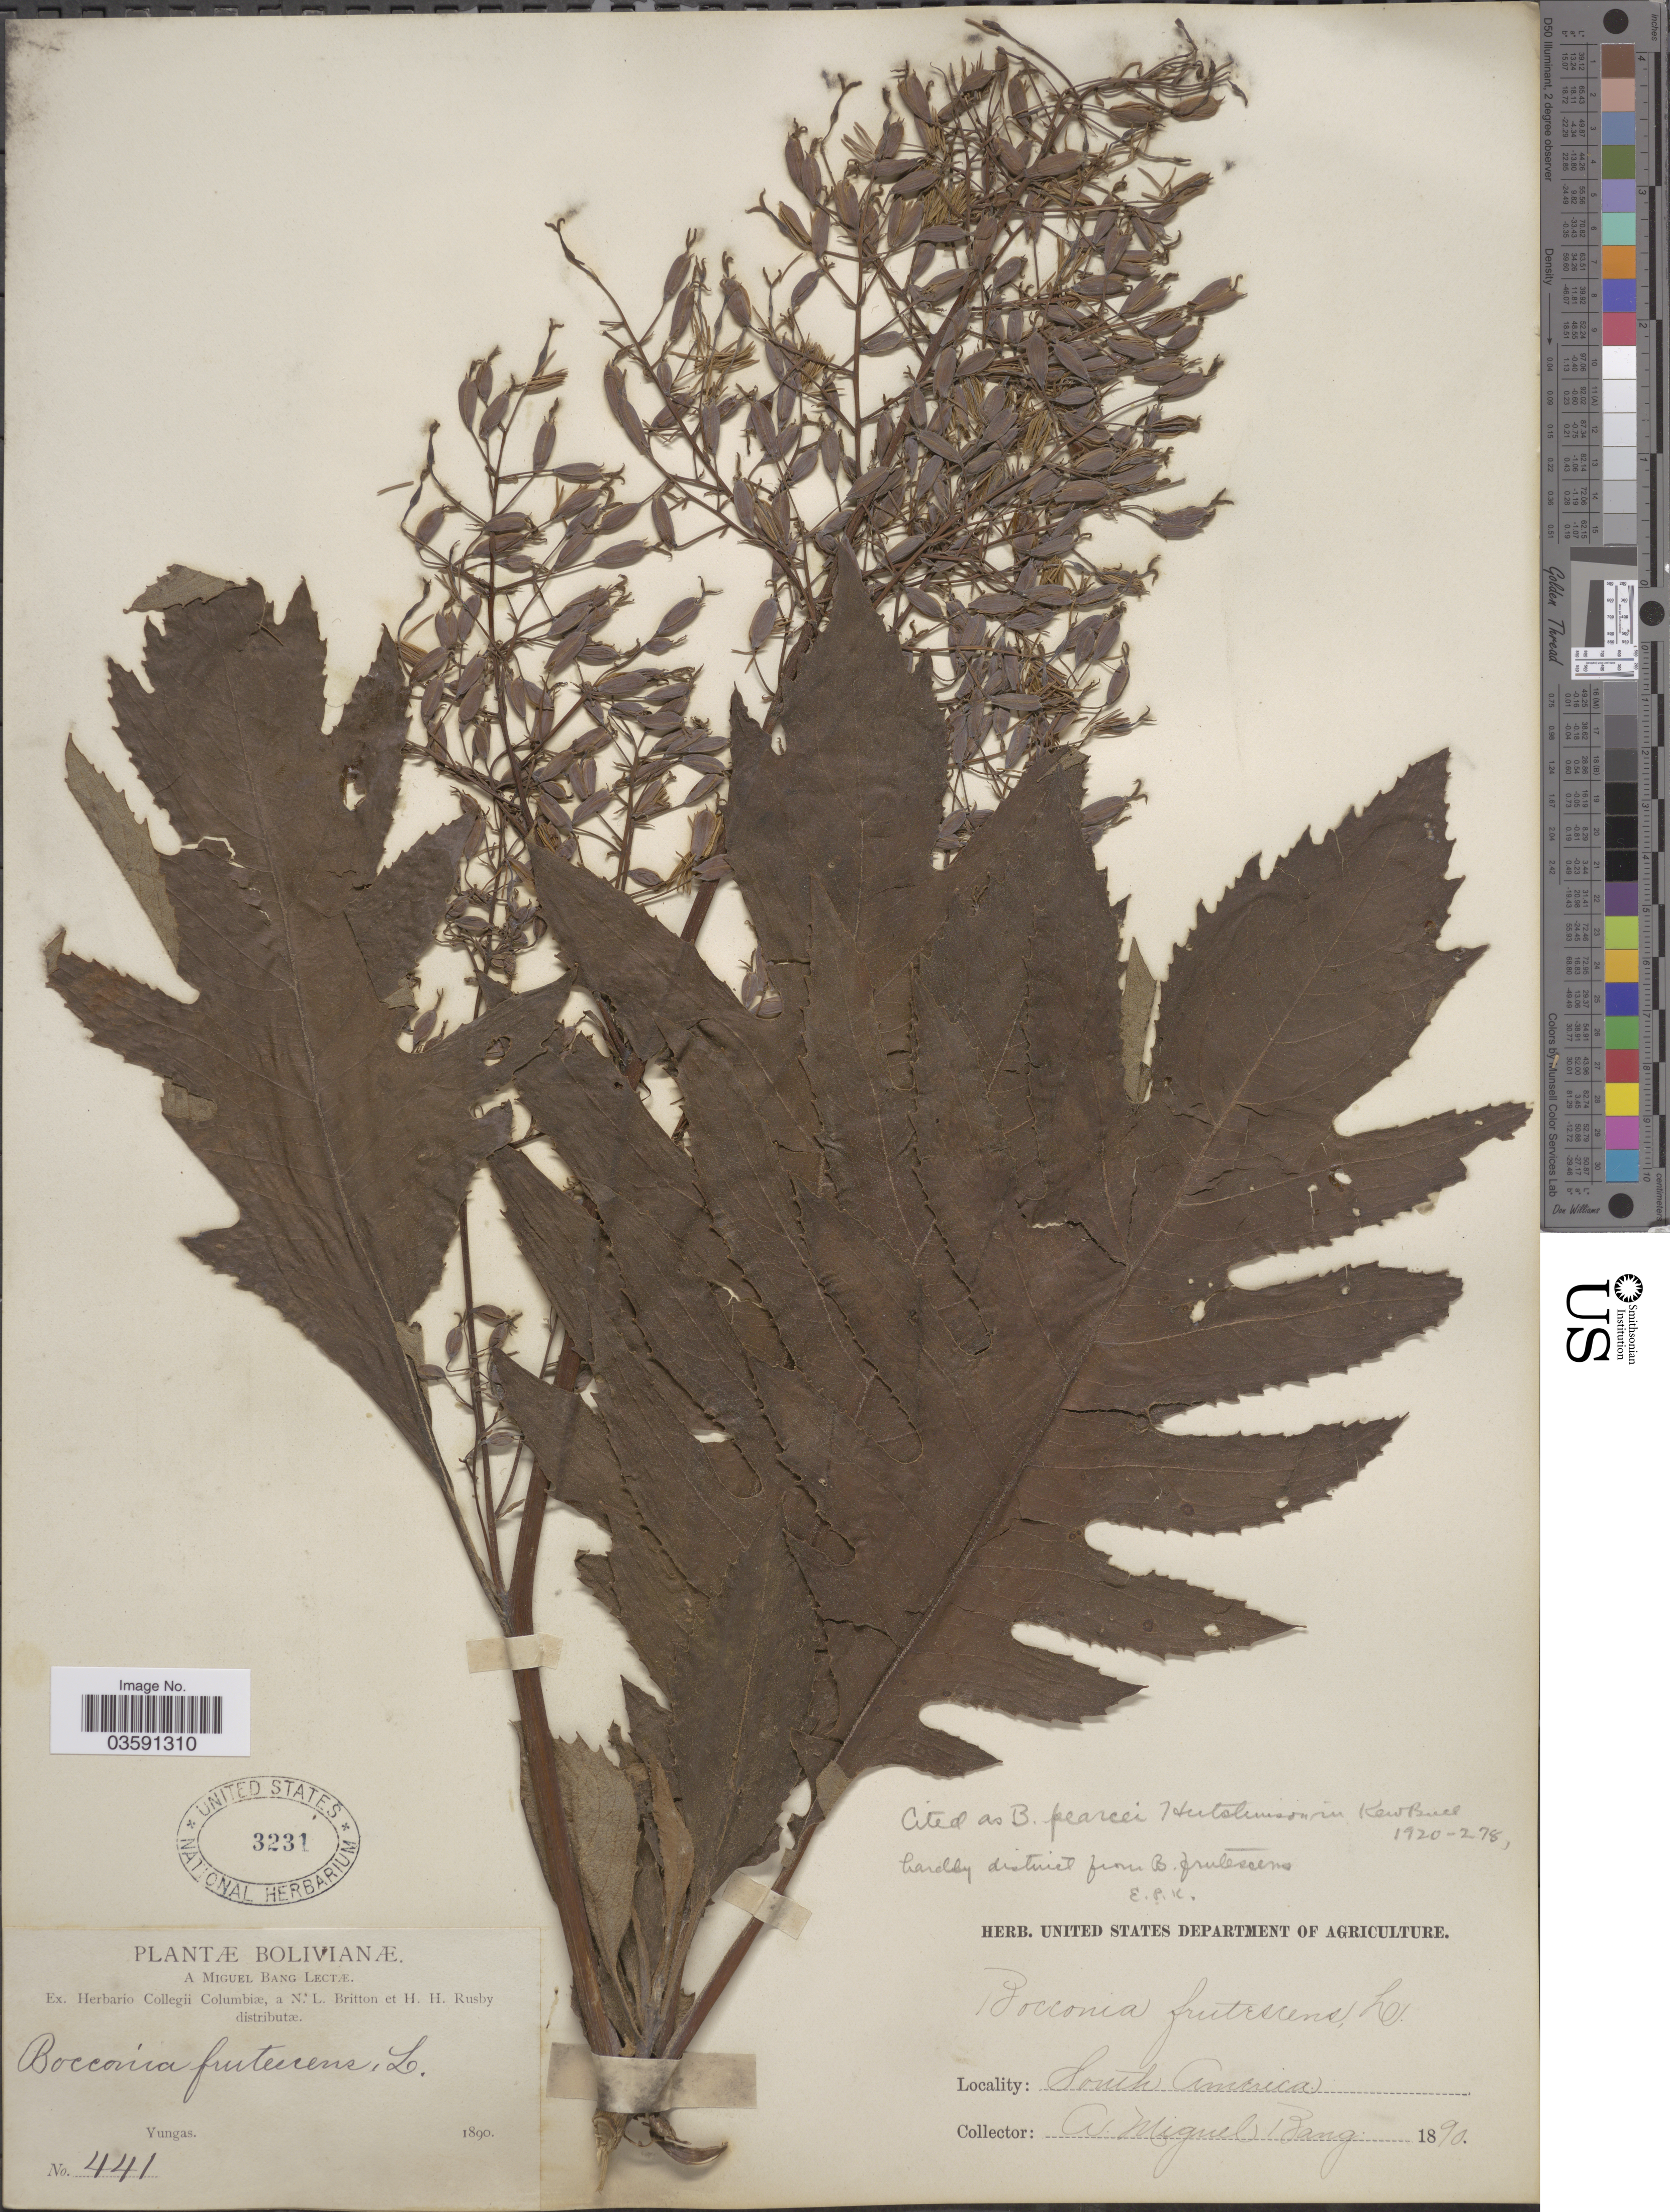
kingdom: Plantae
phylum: Tracheophyta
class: Magnoliopsida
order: Ranunculales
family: Papaveraceae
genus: Bocconia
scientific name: Bocconia integrifolia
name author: Bonpl.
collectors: M. Bang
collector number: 441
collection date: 1890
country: Bolivia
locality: Yungas.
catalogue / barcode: US 3231